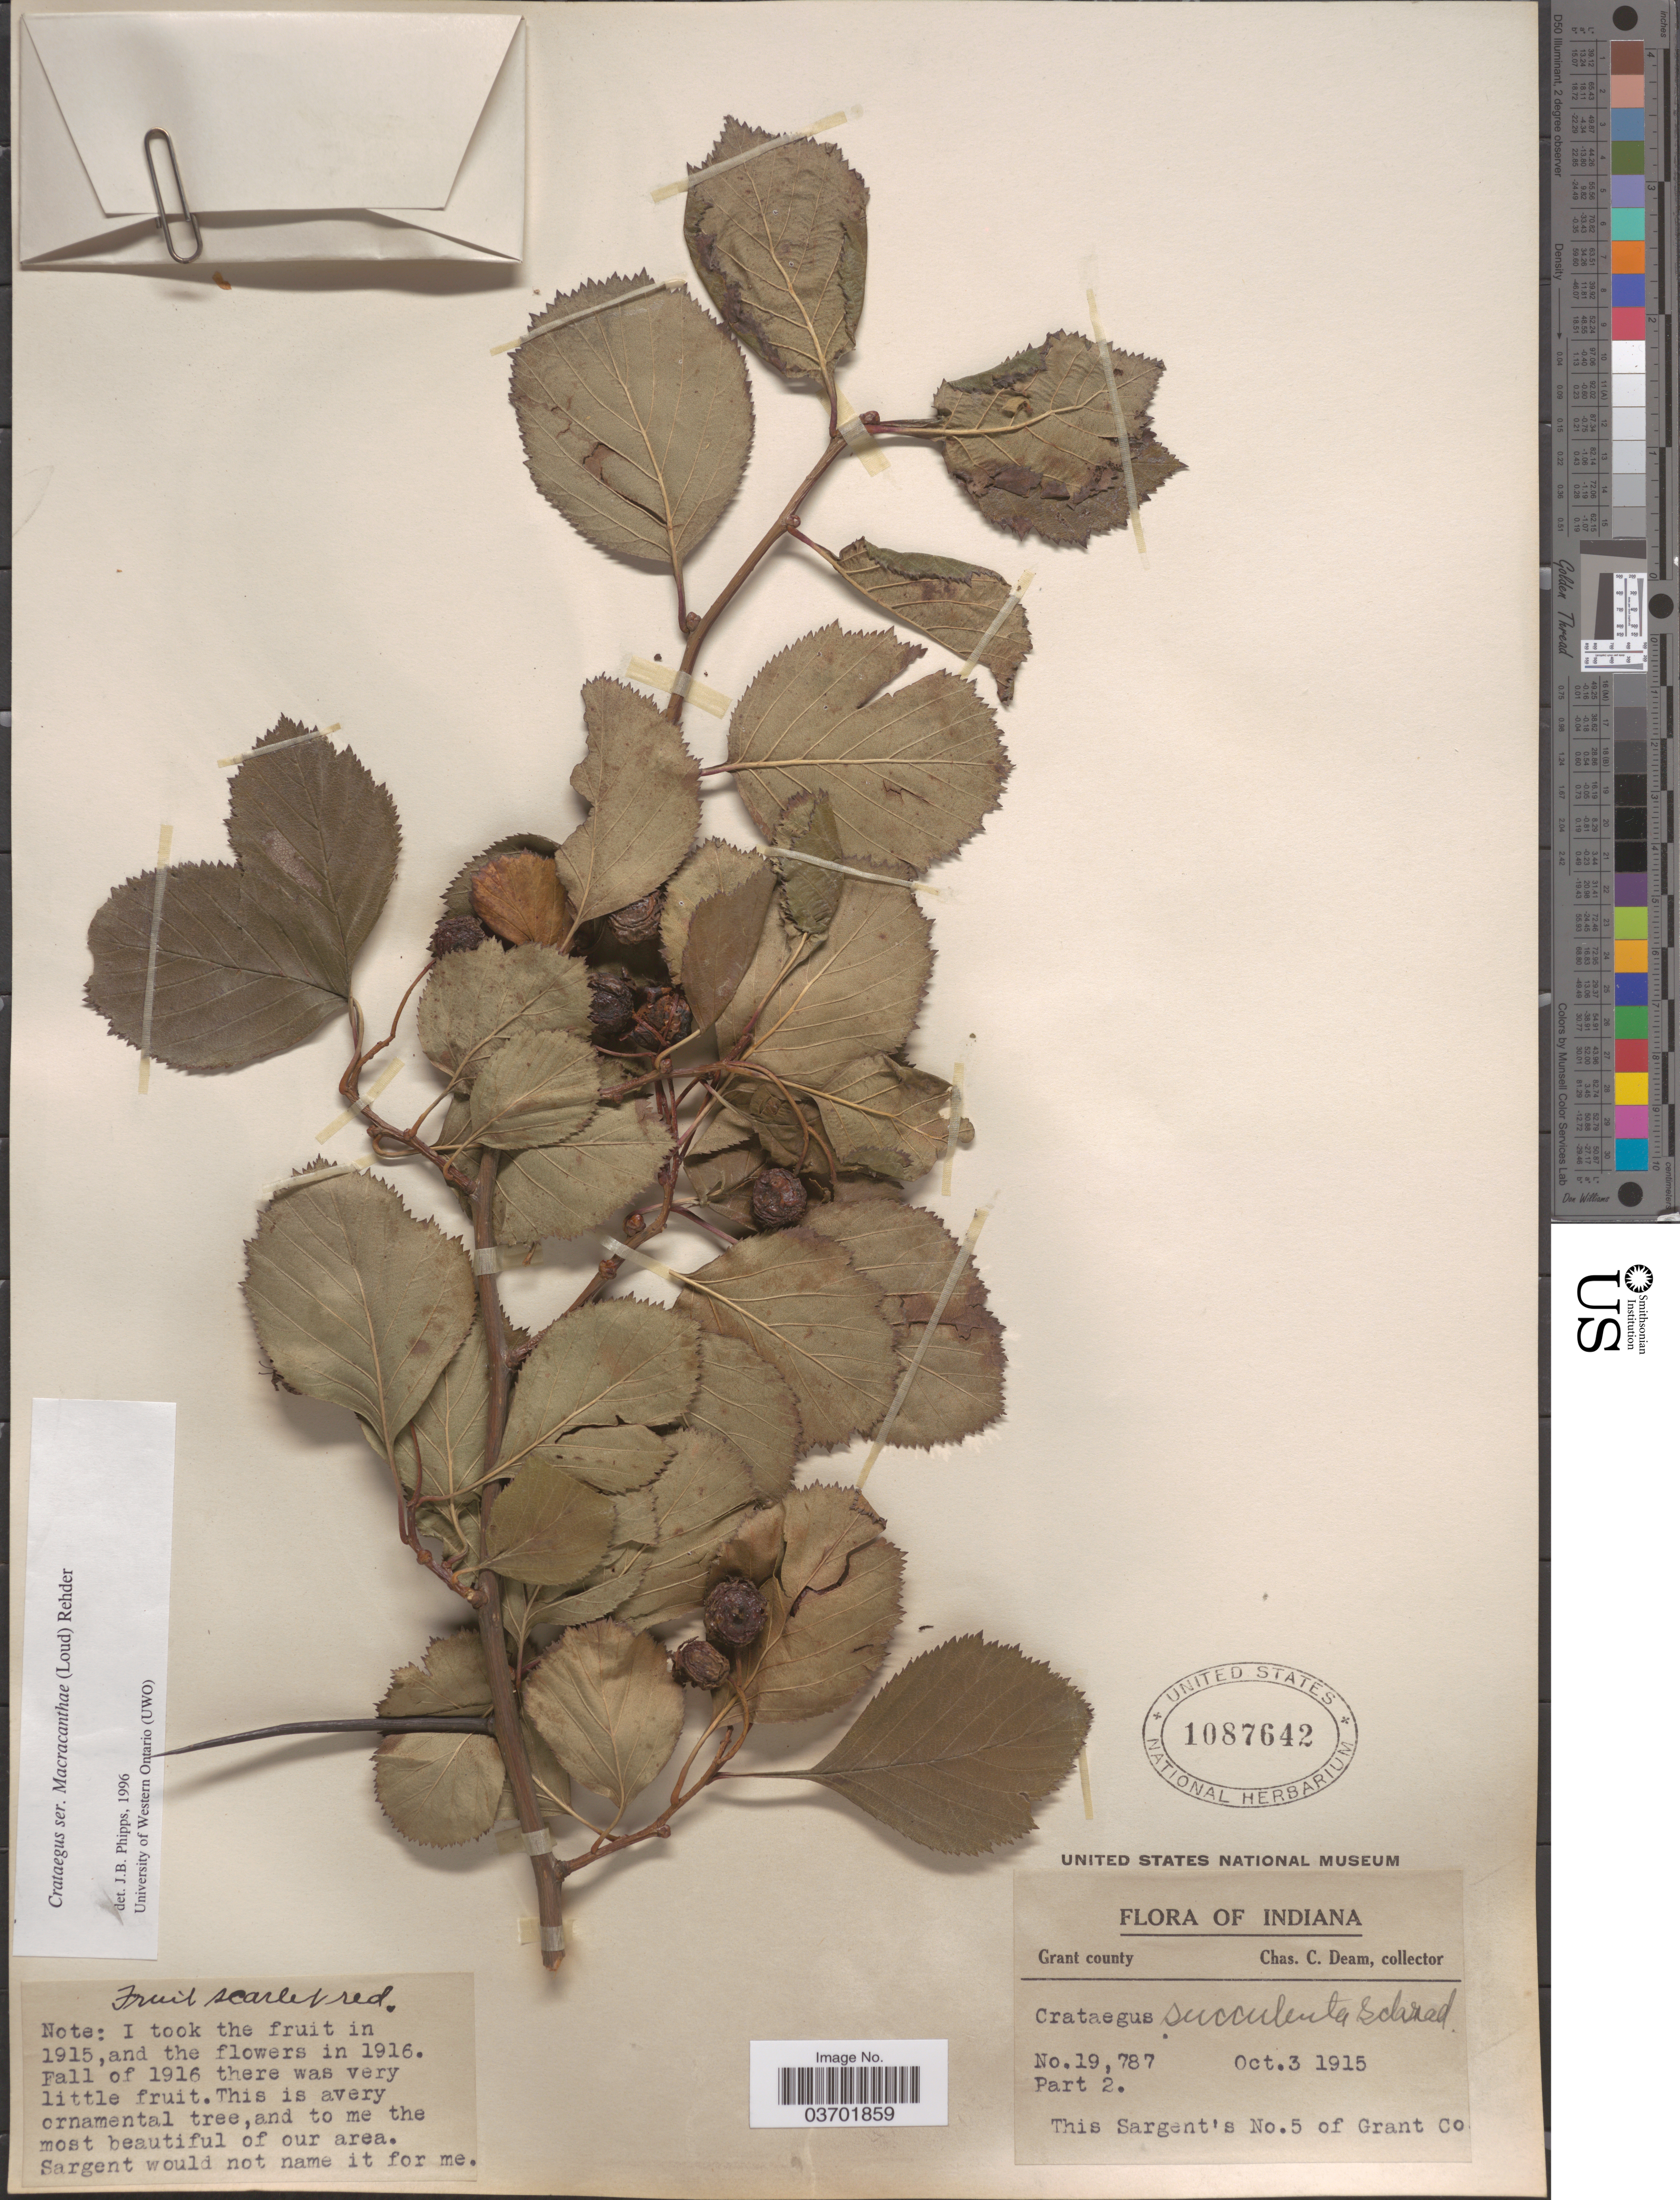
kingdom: Plantae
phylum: Tracheophyta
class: Magnoliopsida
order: Rosales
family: Rosaceae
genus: Crataegus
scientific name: Crataegus succulenta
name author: Schrad. ex Link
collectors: C. C. Deam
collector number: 18787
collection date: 1915-10-03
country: United States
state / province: Indiana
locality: Grant county. Part 2 [unsure placement]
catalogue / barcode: US 1087642